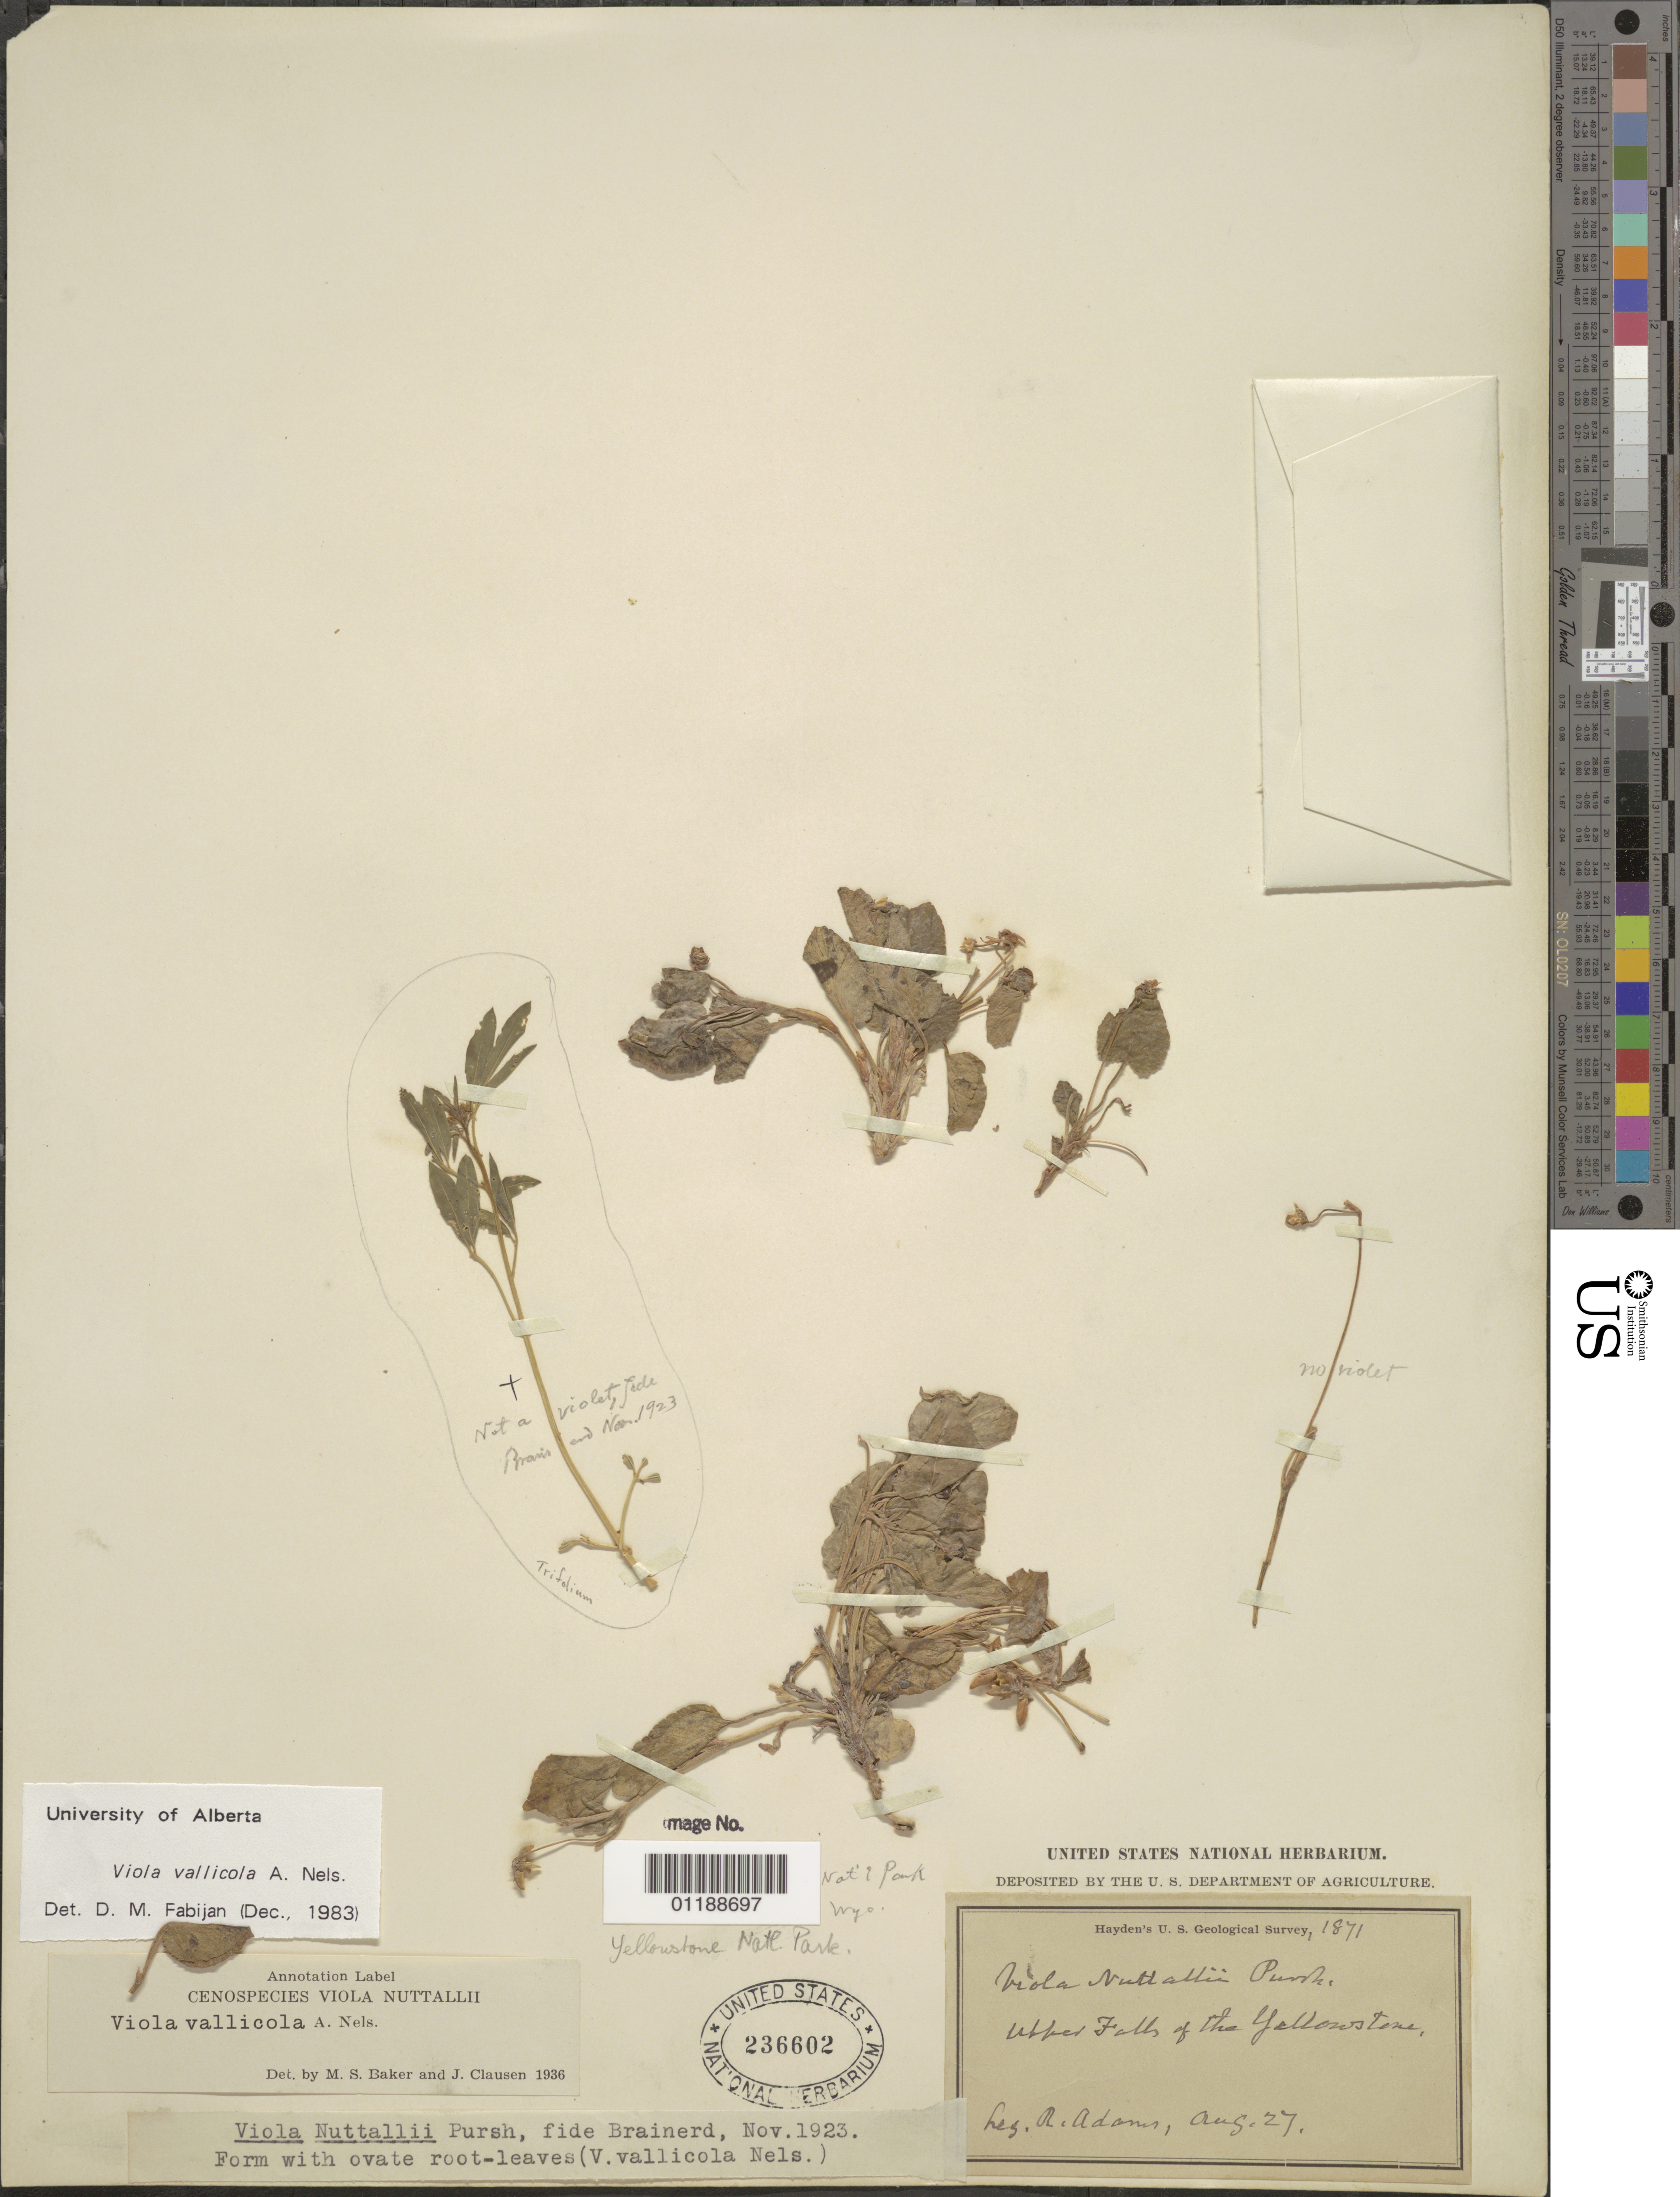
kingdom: Plantae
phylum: Tracheophyta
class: Magnoliopsida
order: Malpighiales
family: Violaceae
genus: Viola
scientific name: Viola vallicola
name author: A. Nelson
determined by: Fabijan, D. M.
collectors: R. Adams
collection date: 1871-08-27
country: United States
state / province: Wyoming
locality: Upper Falls of the Yellowstone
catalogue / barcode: US 236602